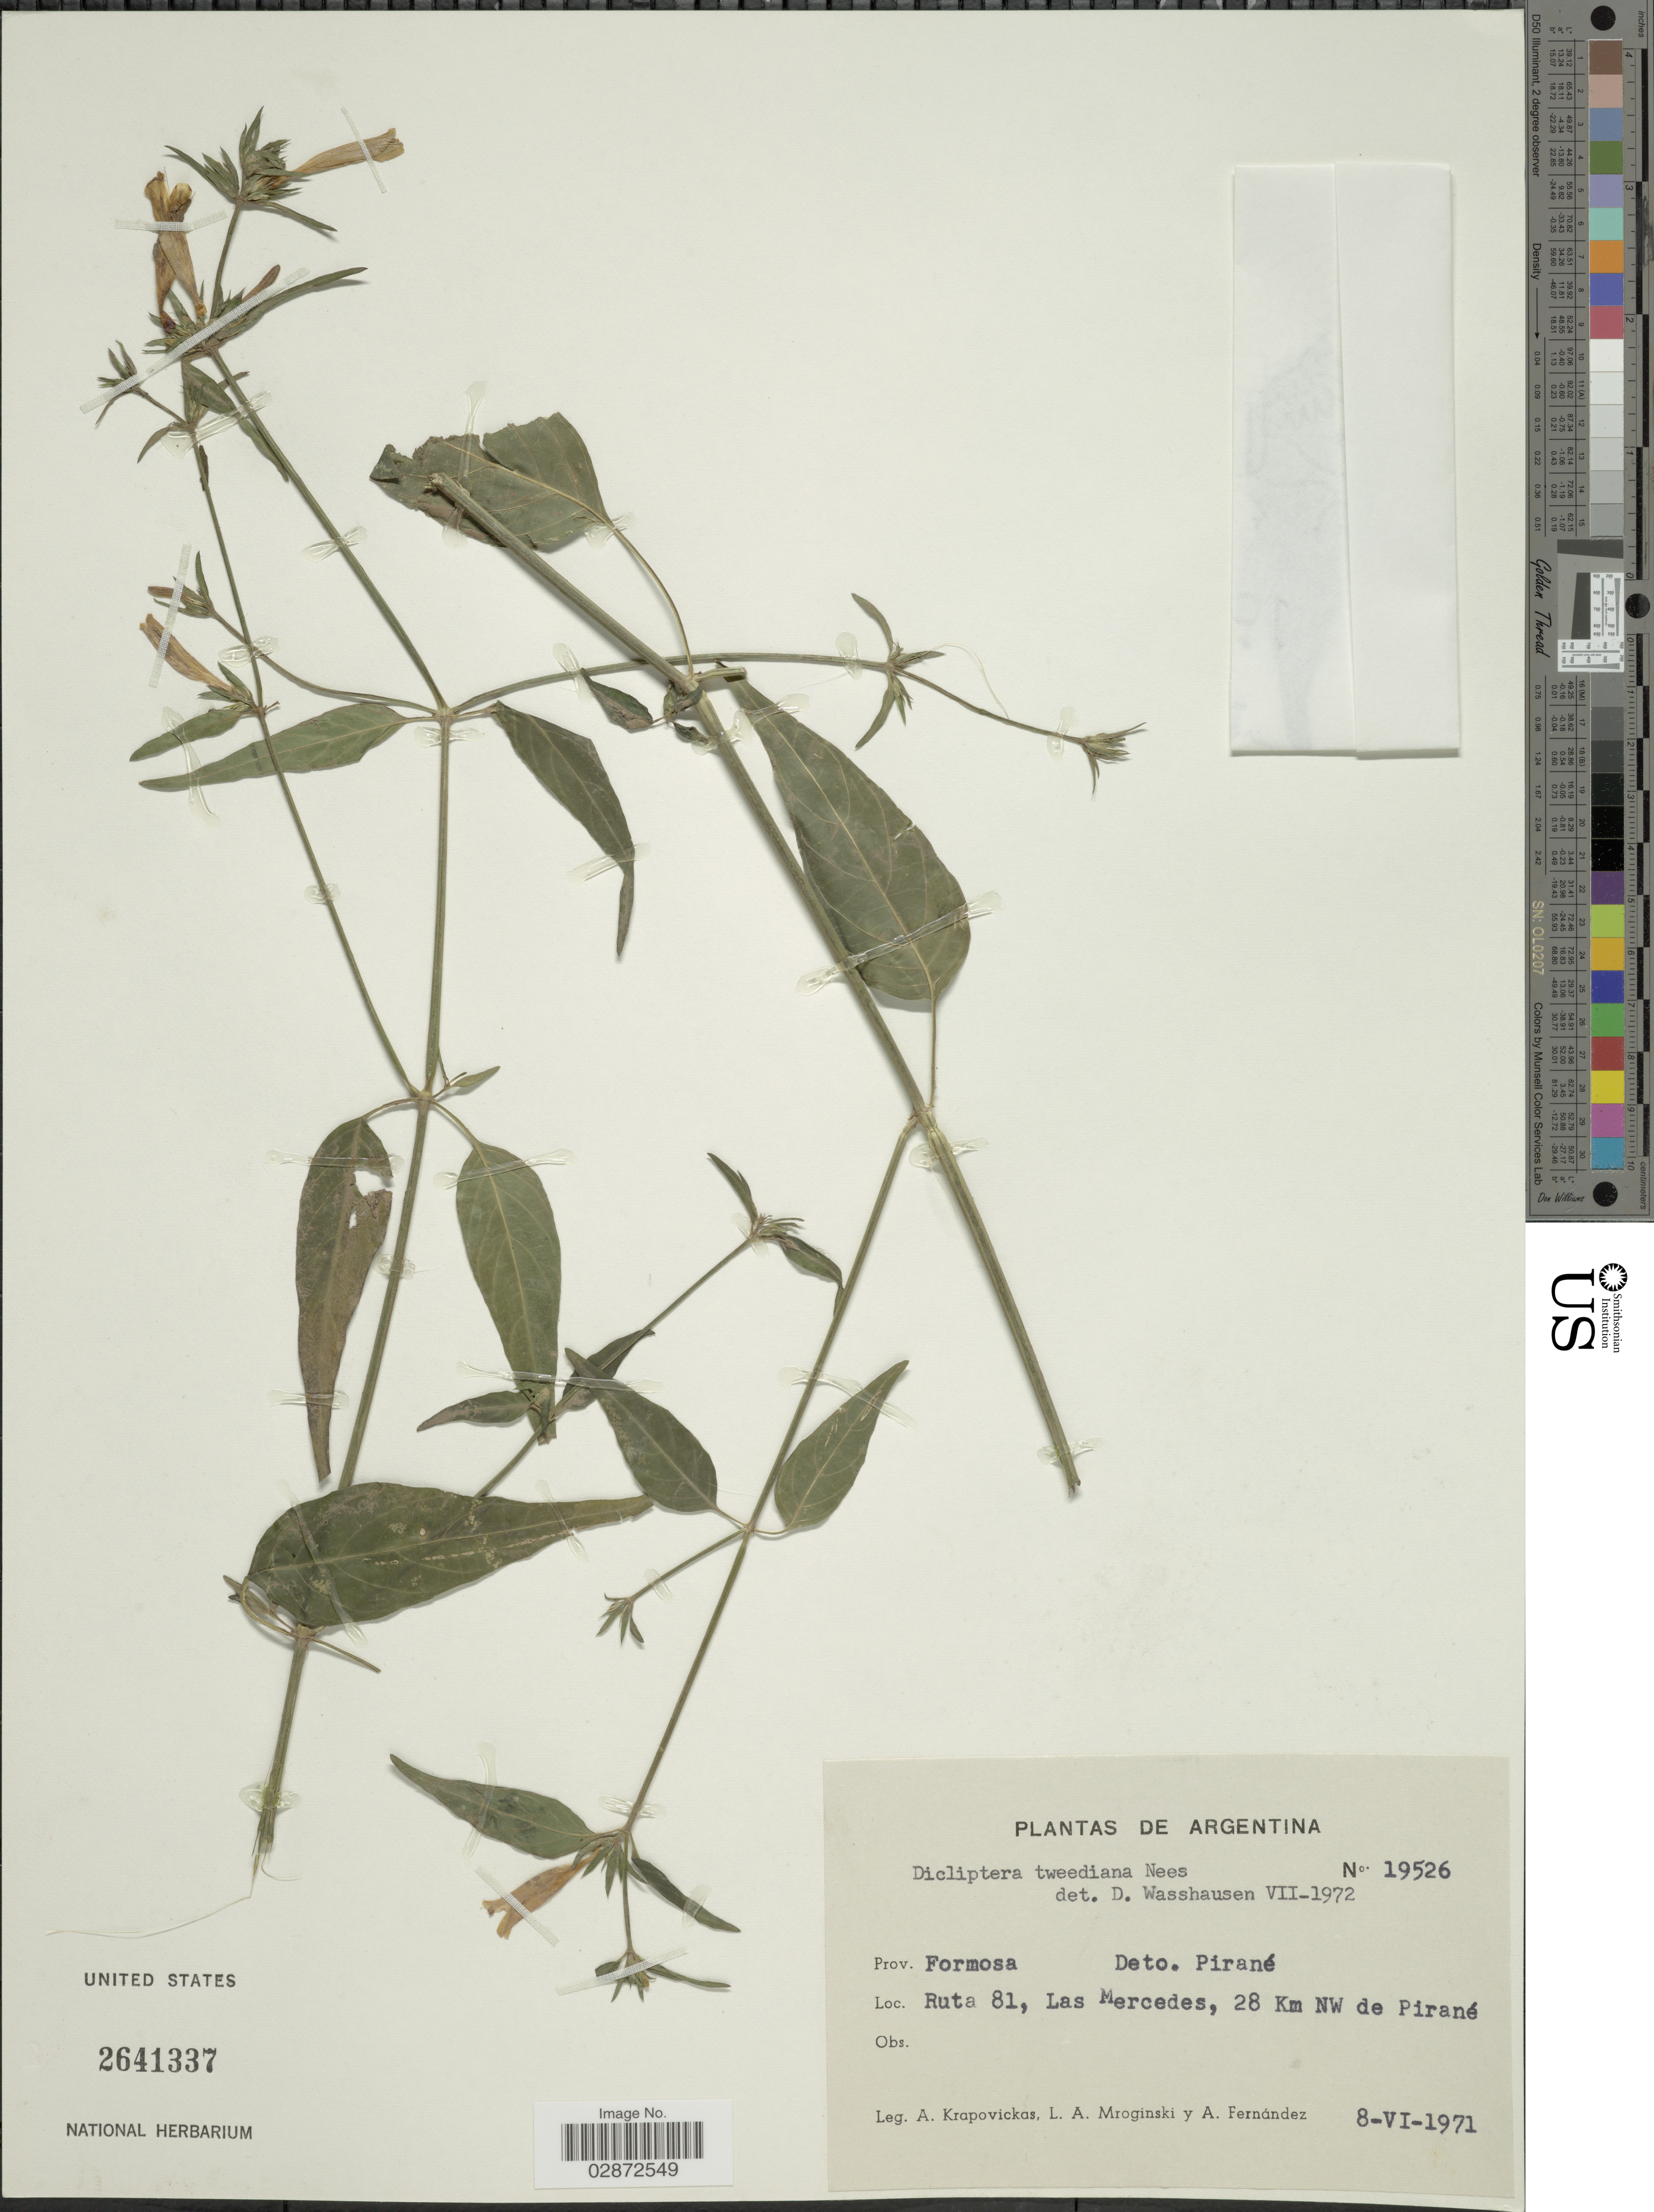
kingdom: Plantae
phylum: Tracheophyta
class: Magnoliopsida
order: Lamiales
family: Acanthaceae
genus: Dicliptera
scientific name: Dicliptera squarrosa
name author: Nees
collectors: A. Krapovickas, L. Mroginski & A. Fernández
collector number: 19526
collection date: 1971-06-08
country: Argentina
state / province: Formosa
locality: Prov. Formosa. Deto. Pirané. Ruta 81, Las Mercedes, 28 Km NW de Pirané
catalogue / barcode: US 2641337